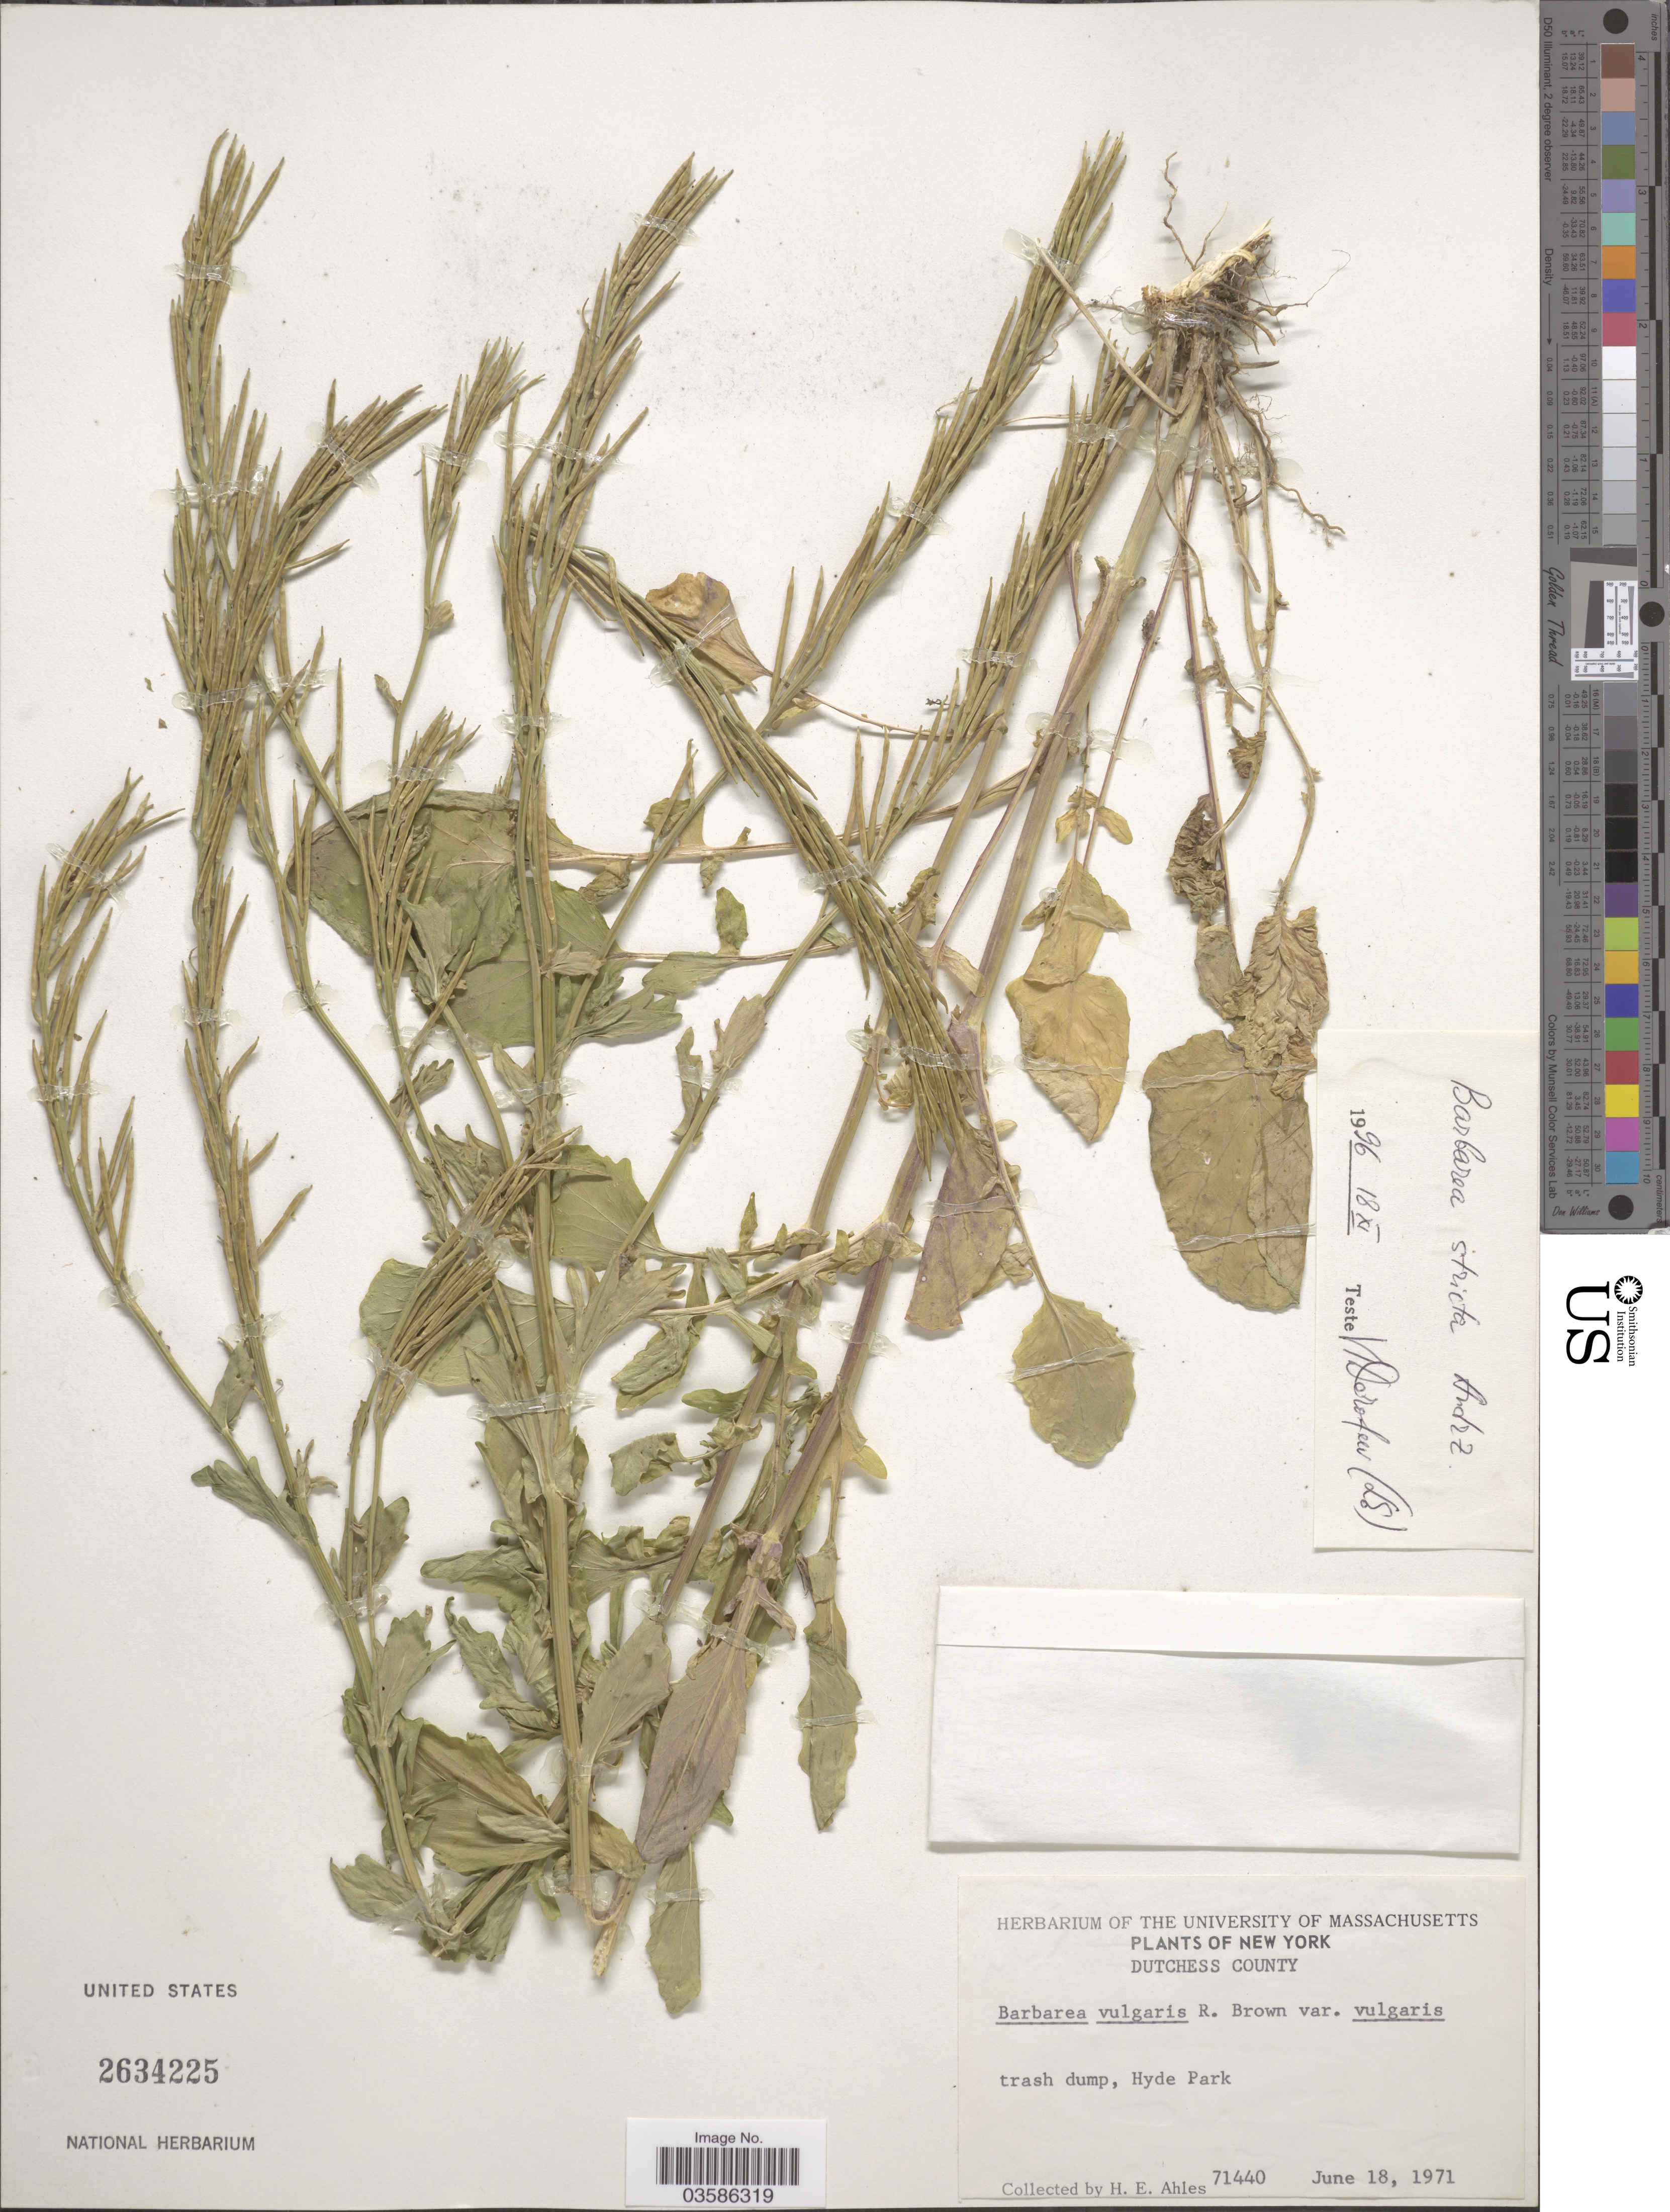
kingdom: Plantae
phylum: Tracheophyta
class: Magnoliopsida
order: Brassicales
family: Brassicaceae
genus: Barbarea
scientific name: Barbarea stricta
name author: Andrz.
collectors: H. E. Ahles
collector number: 71440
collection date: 1971-06-18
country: United States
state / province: New York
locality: Dutchess County. Hyde Park.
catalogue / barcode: US 2634225